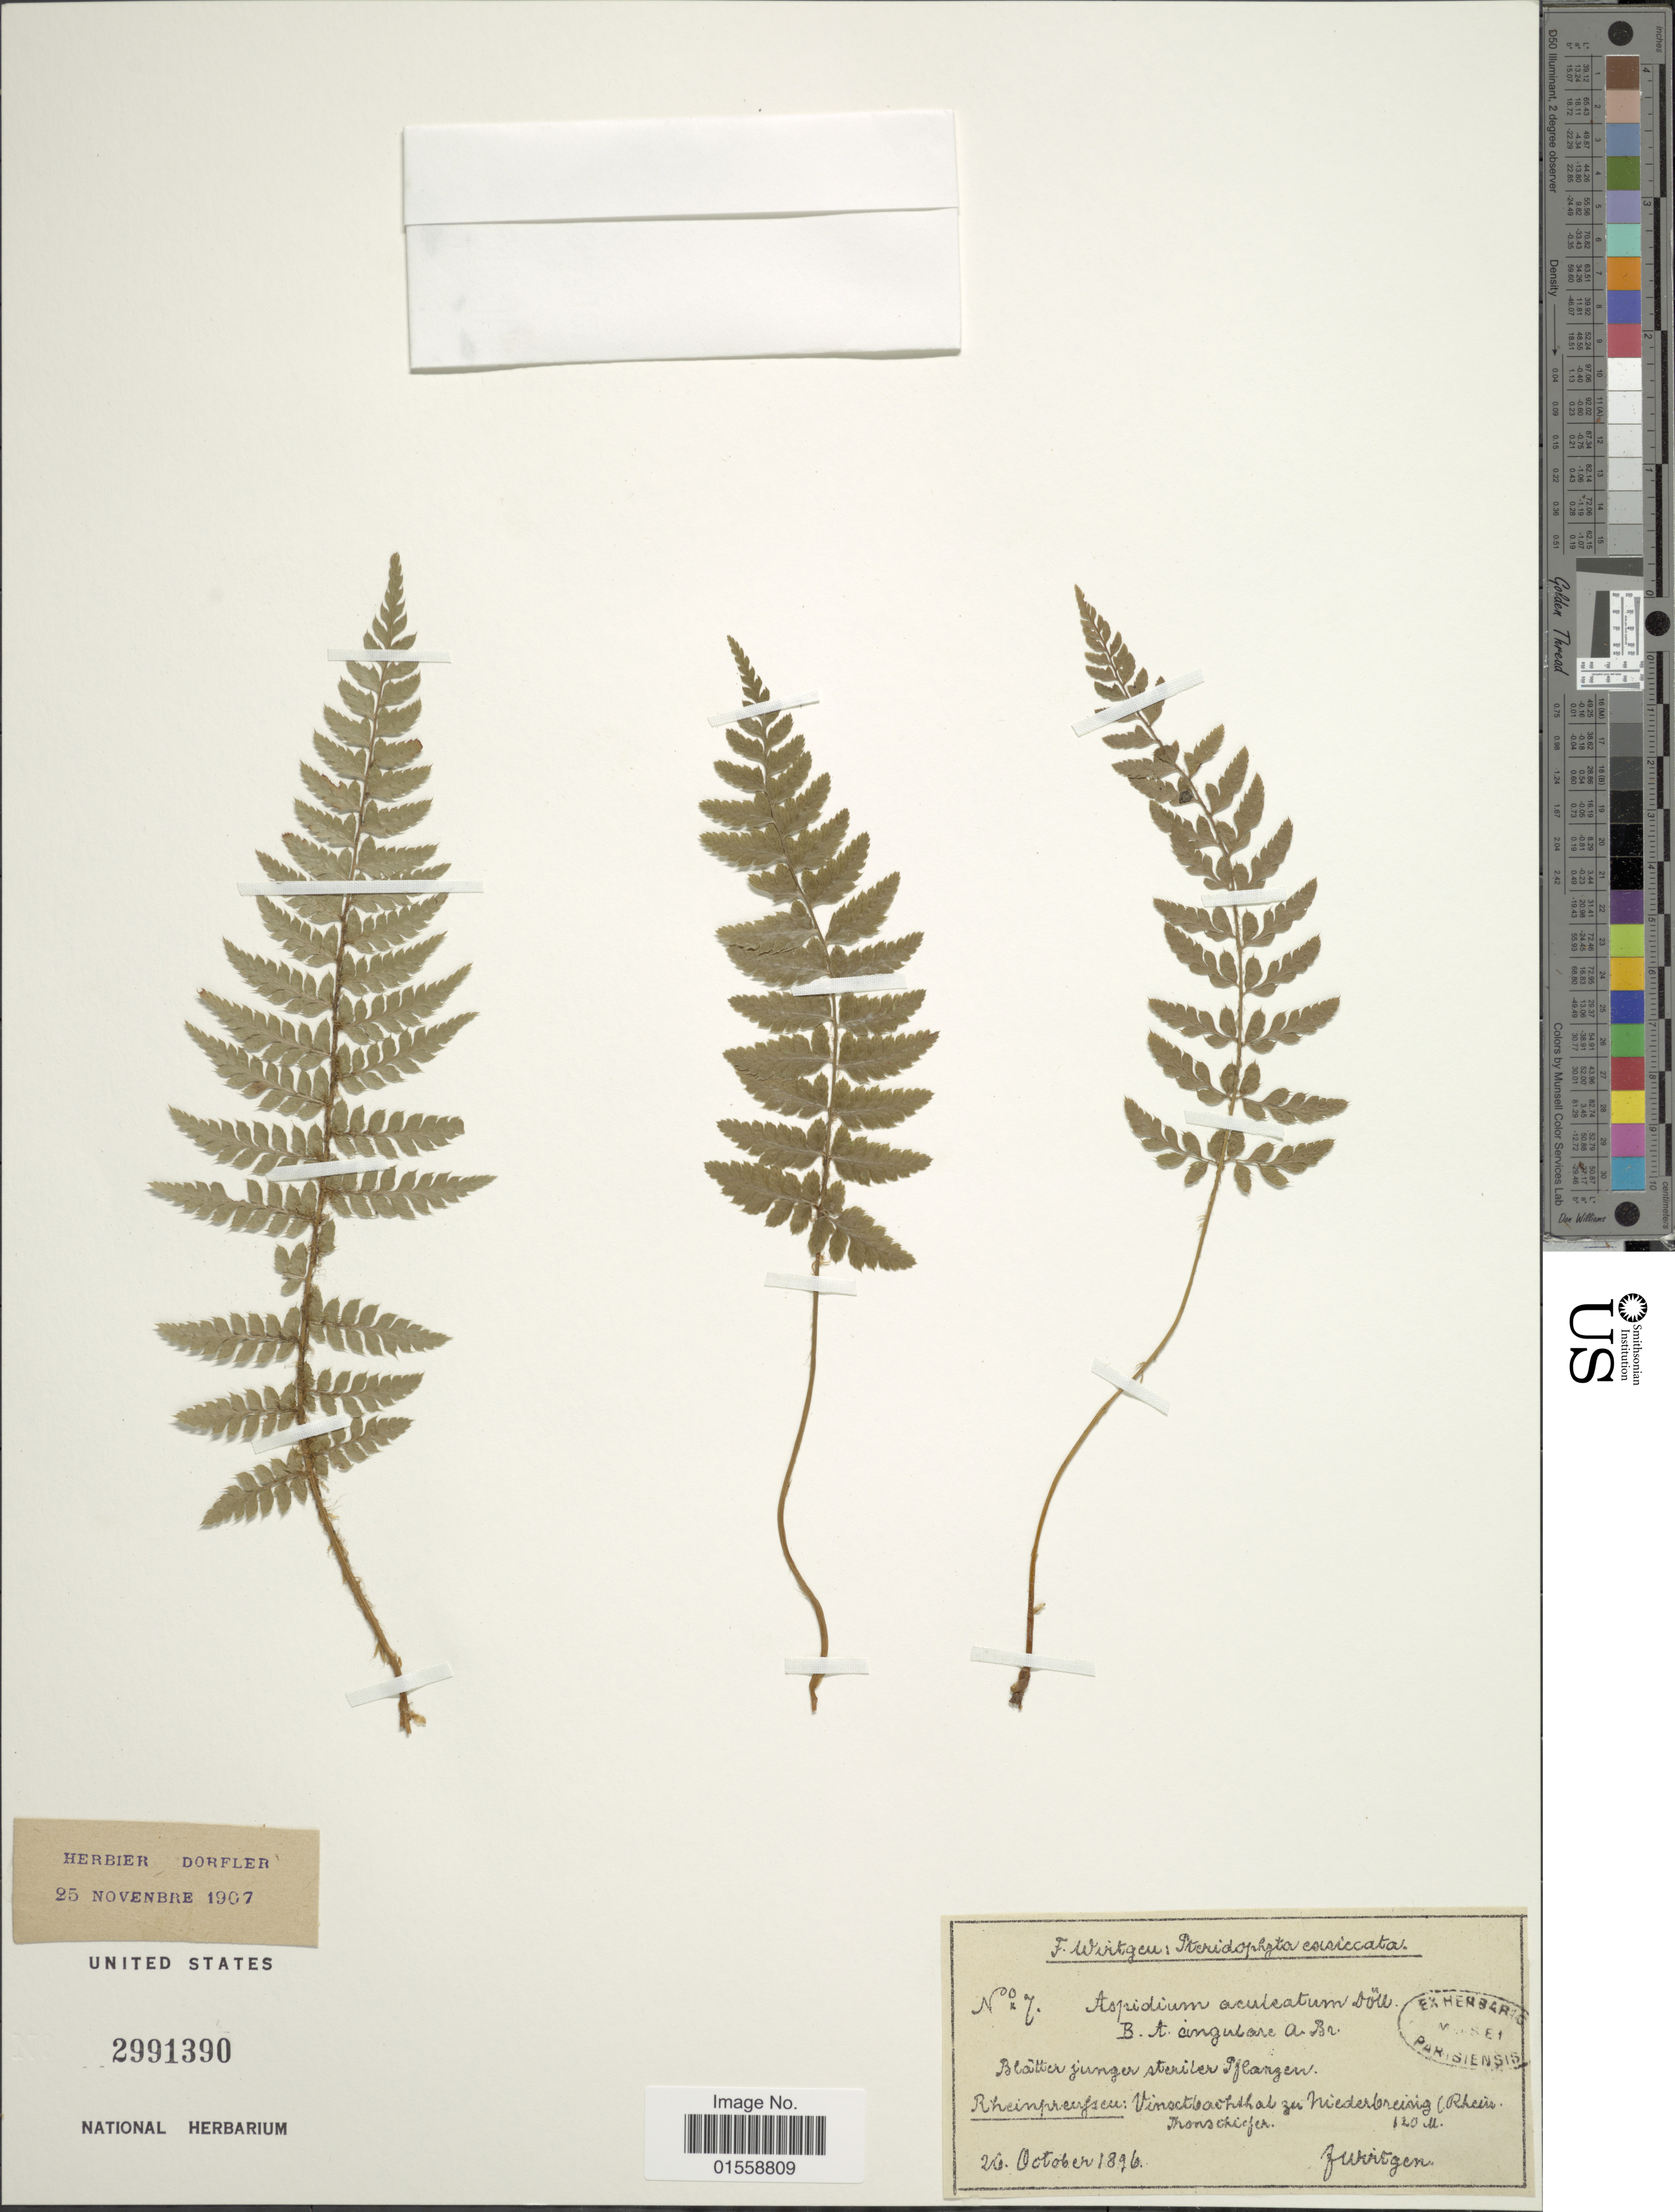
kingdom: Plantae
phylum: Tracheophyta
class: Polypodiopsida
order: Polypodiales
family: Dryopteridaceae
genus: Polystichum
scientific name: Polystichum setiferum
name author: (Forssk.) Moore ex Woynar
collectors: F. Wirtgen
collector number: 7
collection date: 1896-10-20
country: Germany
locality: Rheinpreufsen: Vinxtbachtal zu Niederbreirig (Rhein Thonschiefer [interpreted]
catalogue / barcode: US 2991390